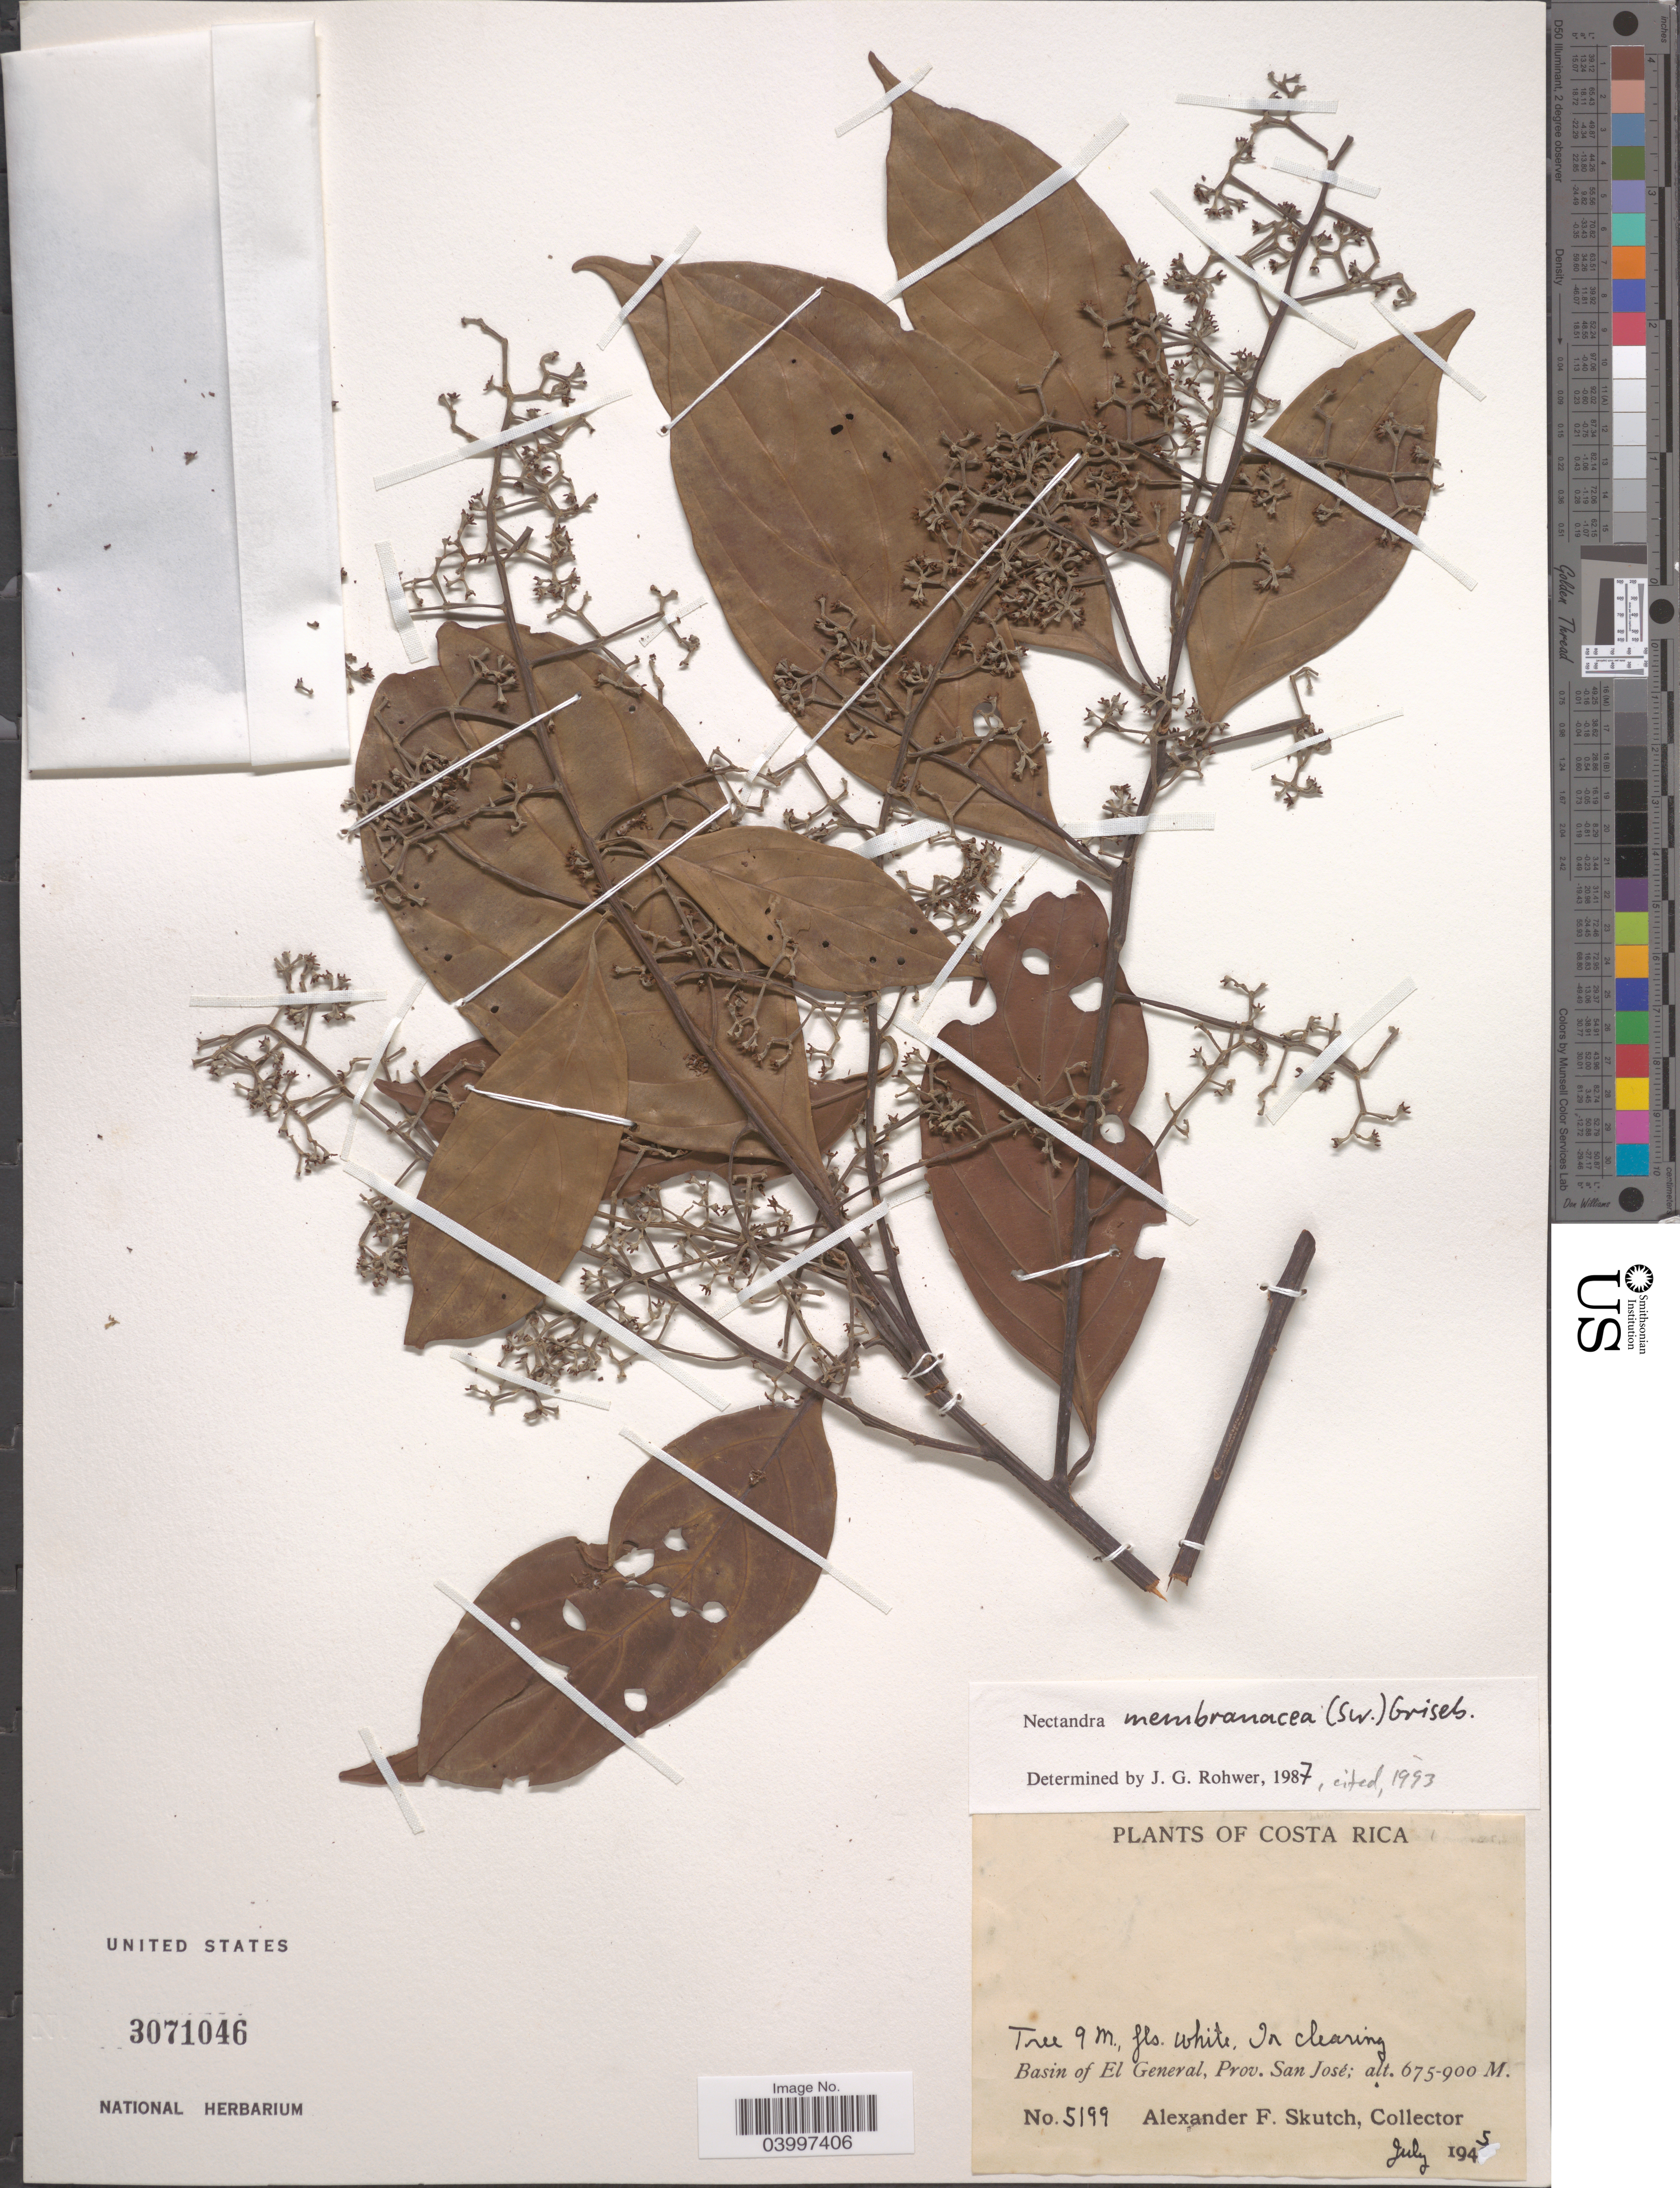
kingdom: Plantae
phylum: Tracheophyta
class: Magnoliopsida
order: Laurales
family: Lauraceae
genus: Nectandra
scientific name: Nectandra membranacea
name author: (Sw.) Griseb.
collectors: A. F. Skutch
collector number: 5199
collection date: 1945-07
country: Costa Rica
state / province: San José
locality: Basin of El General.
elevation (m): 675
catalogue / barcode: US 3071046